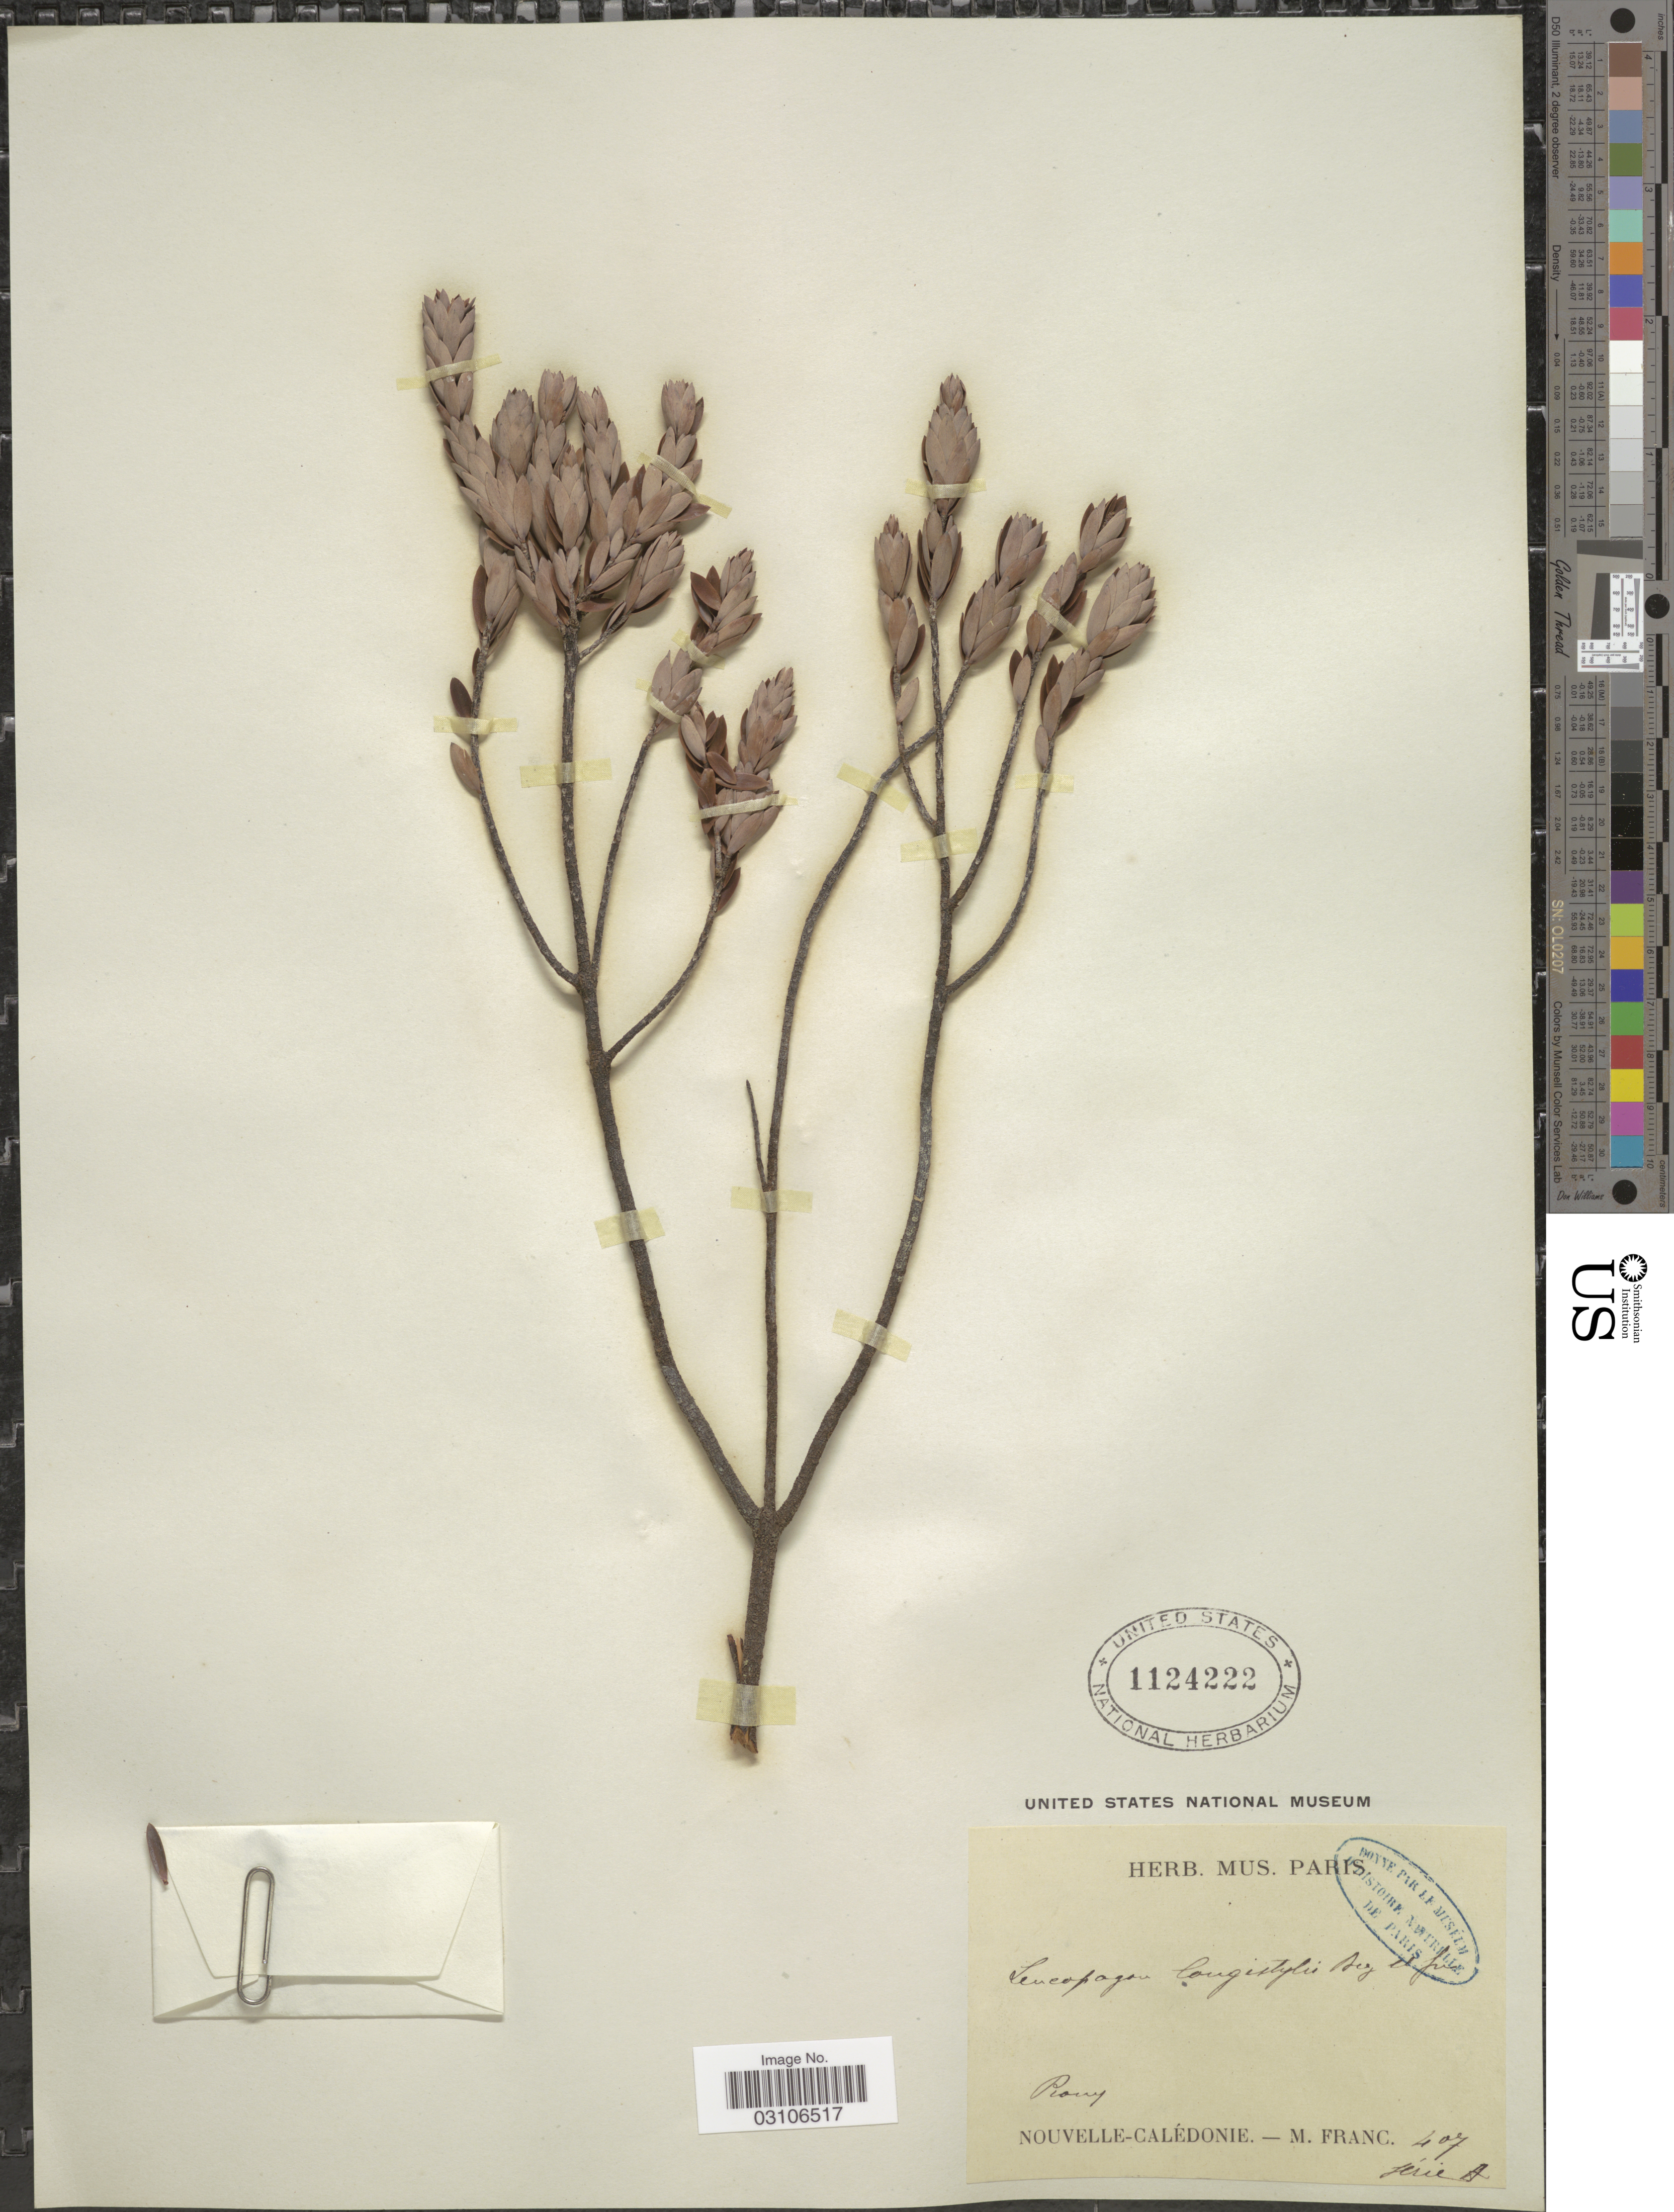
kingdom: Plantae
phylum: Tracheophyta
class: Magnoliopsida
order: Ericales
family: Ericaceae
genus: Styphelia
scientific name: Styphelia longistylis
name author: (Brongn. & Gris) Sleumer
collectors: M. Franc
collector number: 407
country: New Caledonia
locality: Prony.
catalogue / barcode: US 1124222